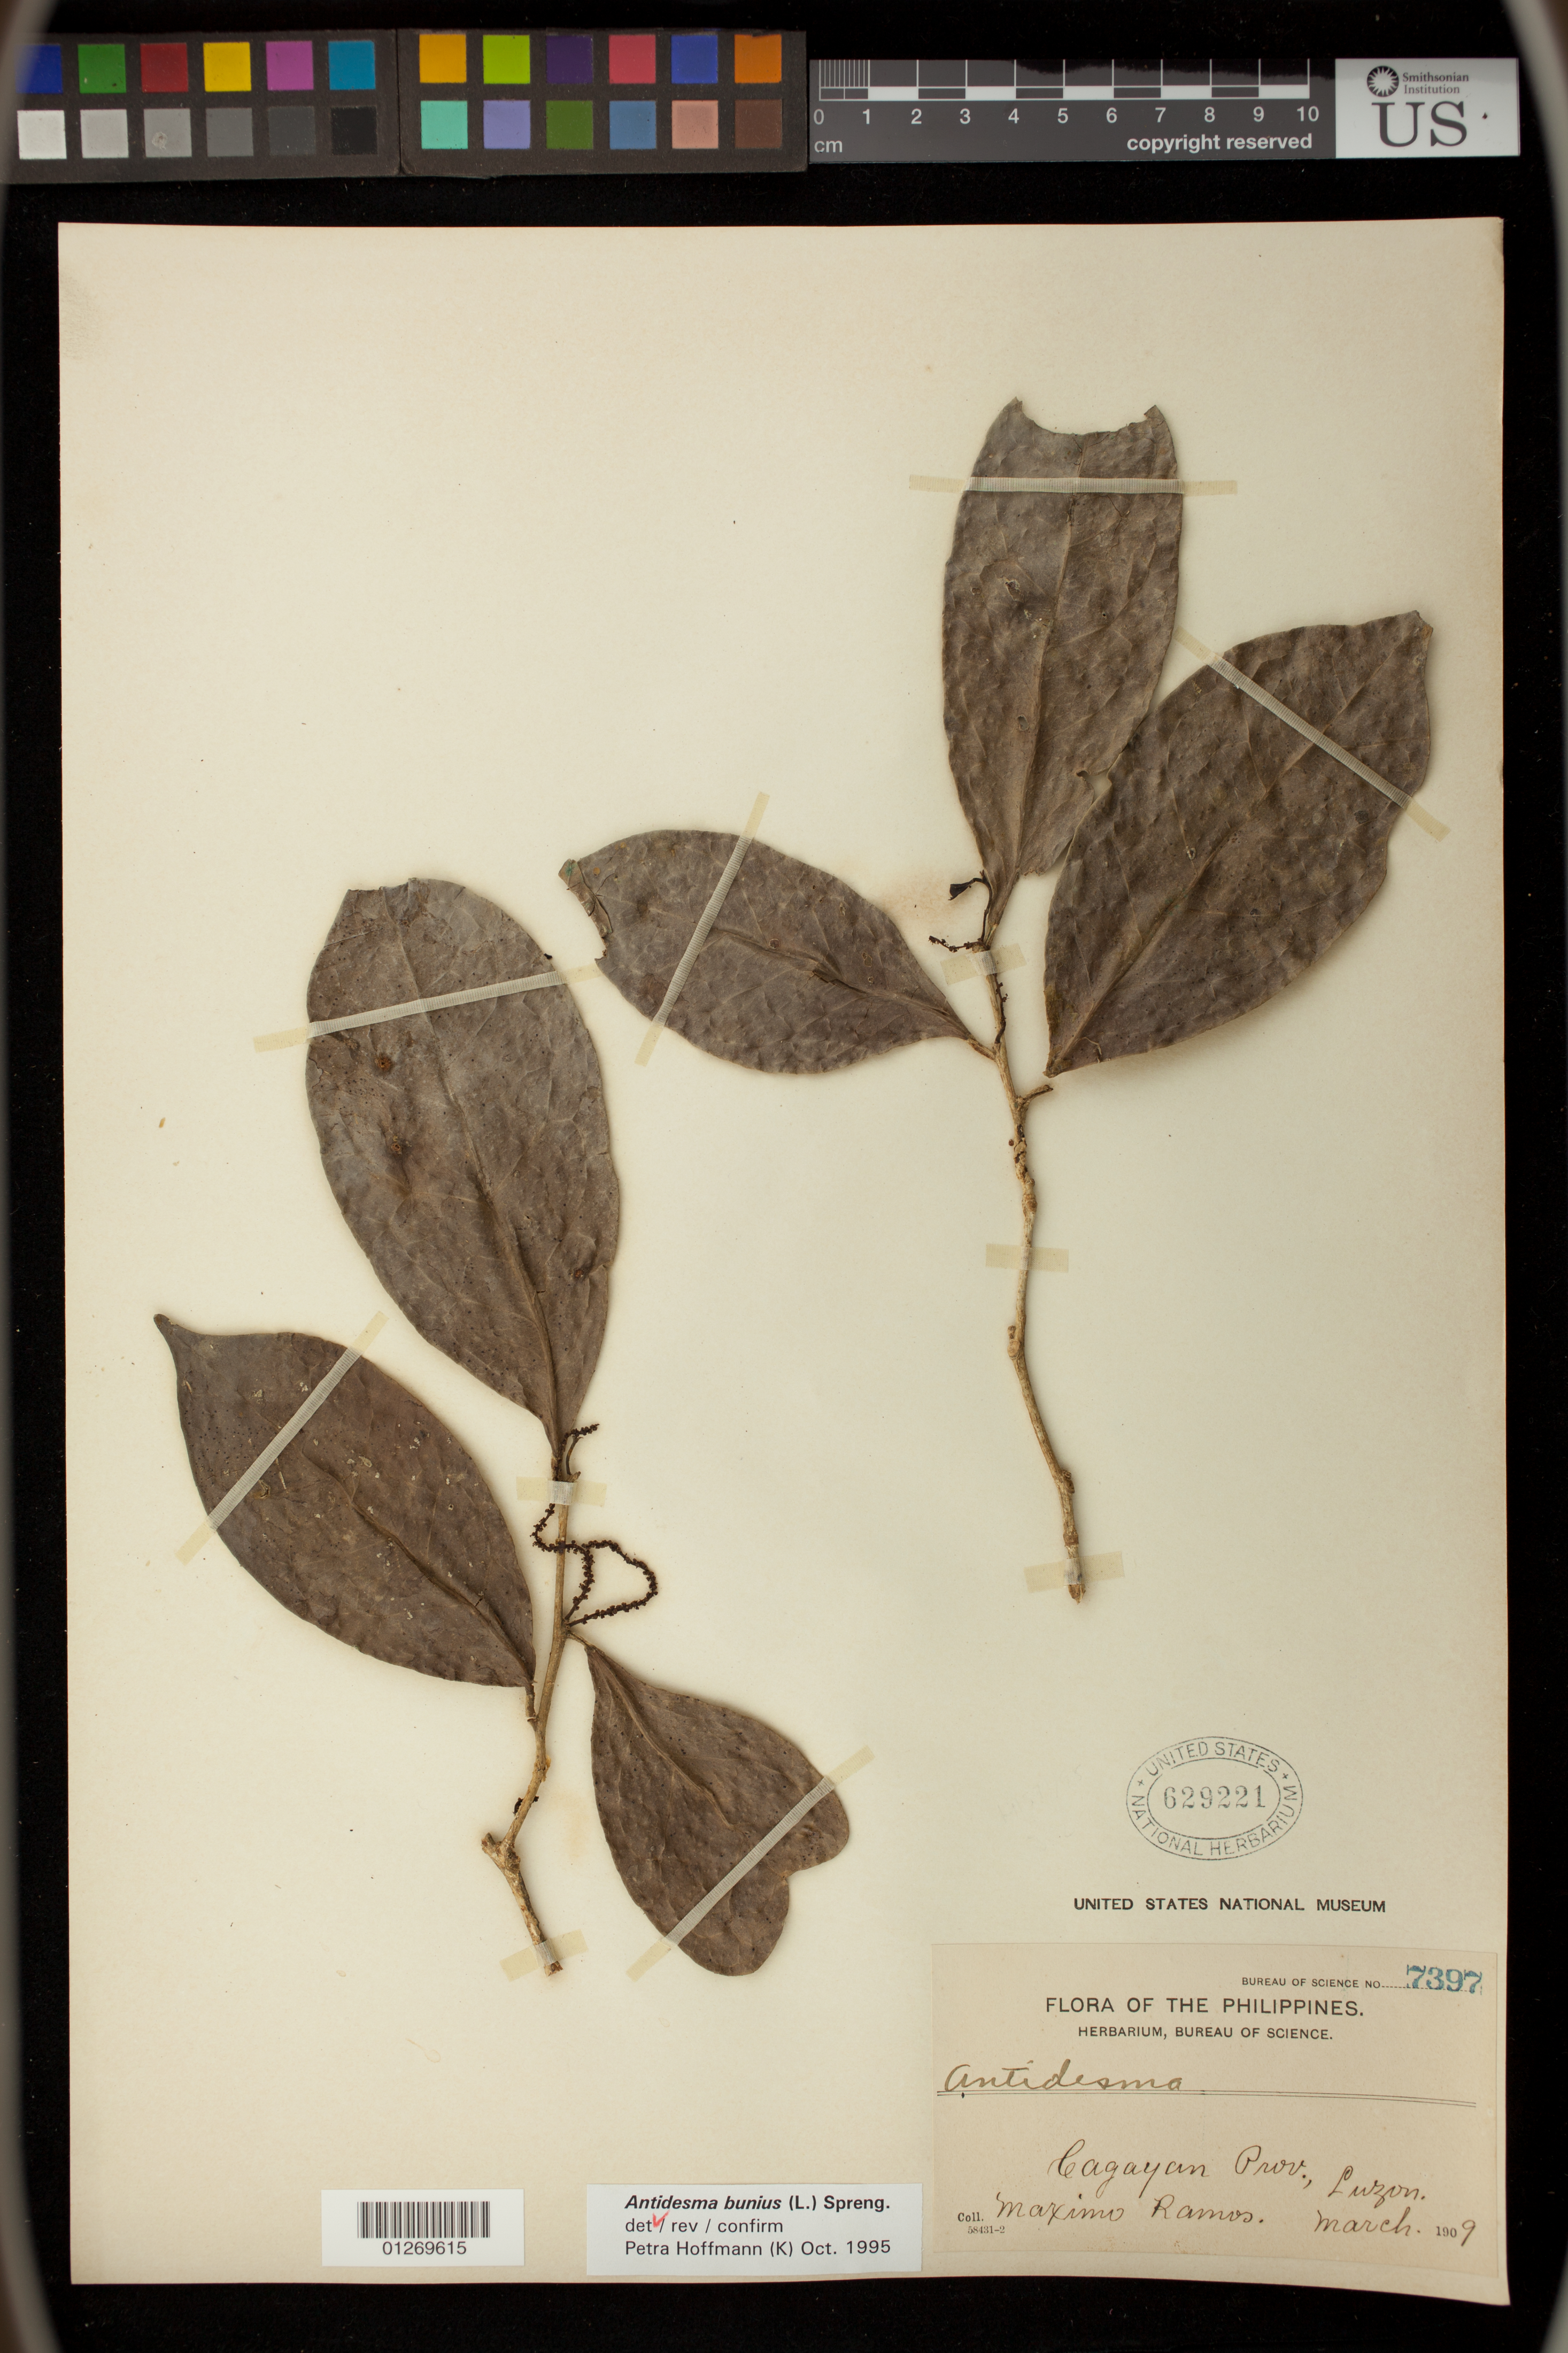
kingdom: Plantae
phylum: Tracheophyta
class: Magnoliopsida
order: Malpighiales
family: Phyllanthaceae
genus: Antidesma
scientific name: Antidesma bunius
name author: (L.) Spreng.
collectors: M. Ramos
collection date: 1909-03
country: Philippines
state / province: Cagayan Valley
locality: Luzon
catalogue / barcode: US 629221